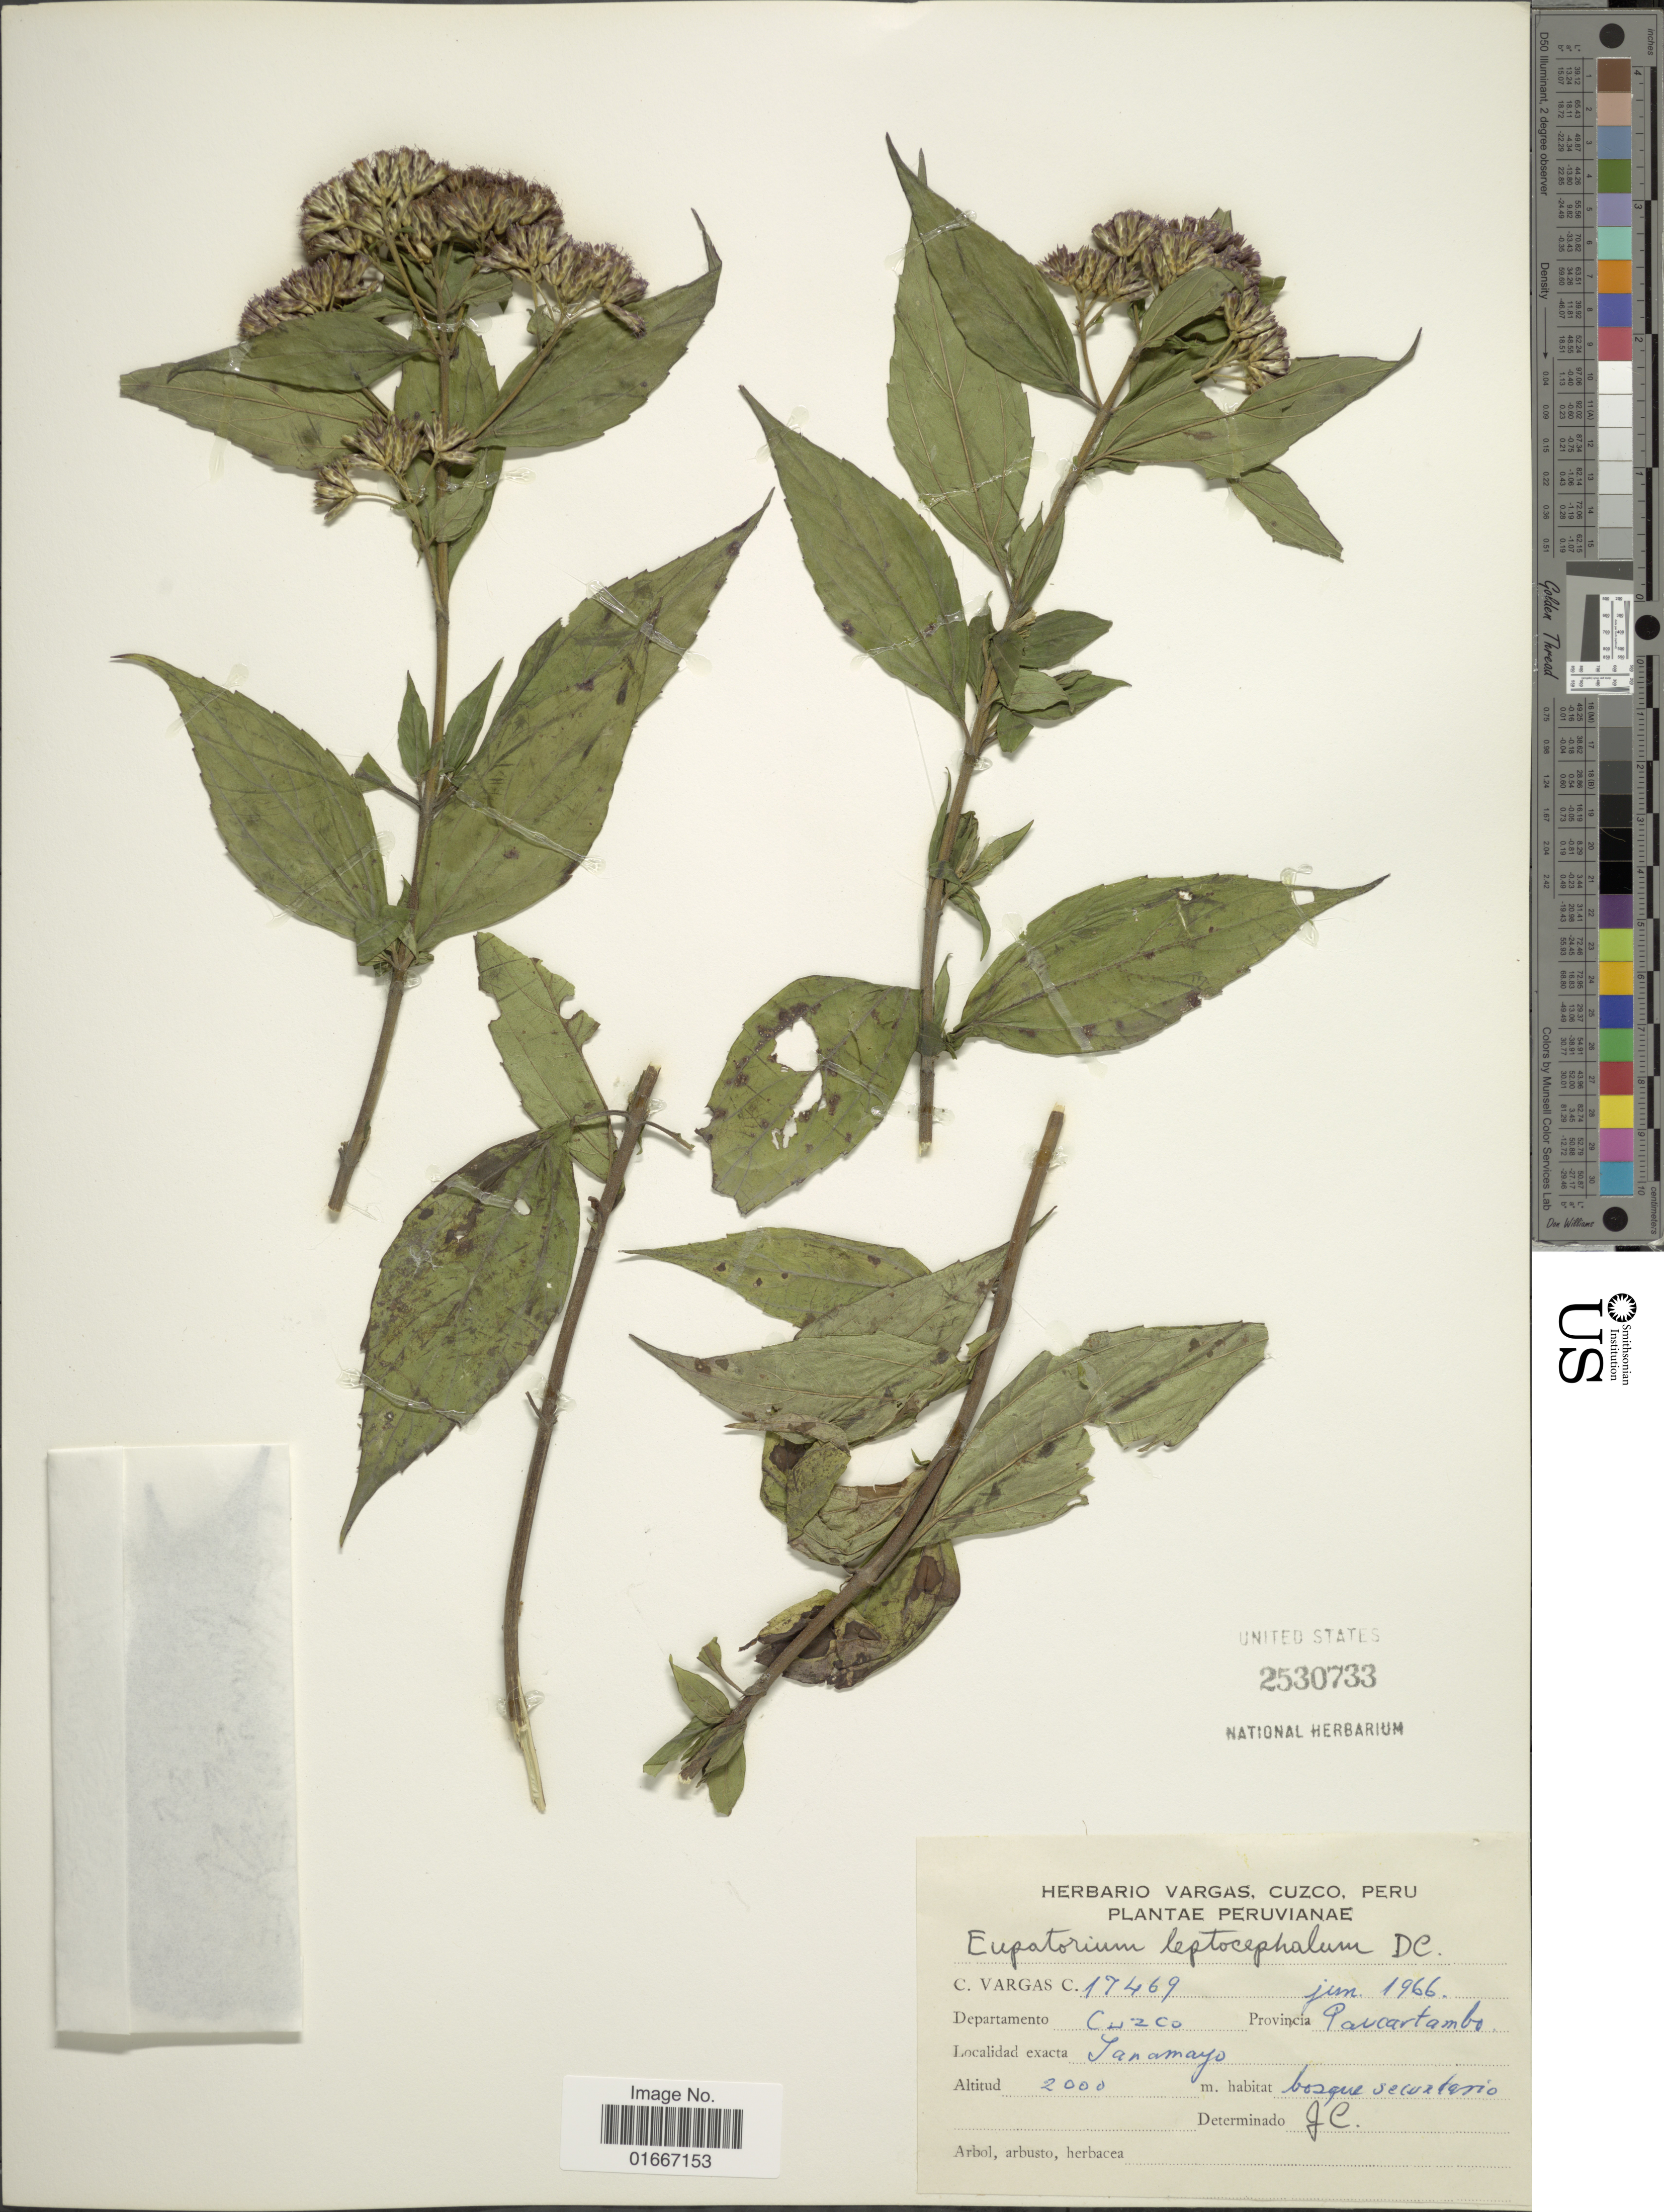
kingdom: Plantae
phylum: Tracheophyta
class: Magnoliopsida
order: Asterales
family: Asteraceae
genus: Chromolaena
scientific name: Chromolaena leptocephala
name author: (DC.) R.M. King & H. Rob.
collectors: C. Vargas Calderón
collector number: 17469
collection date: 1966-06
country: Peru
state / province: Cusco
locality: Peru. Departamento Cuzco. Provincia Paucartambo. Kanamayo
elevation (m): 2000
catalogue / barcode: US 2530733